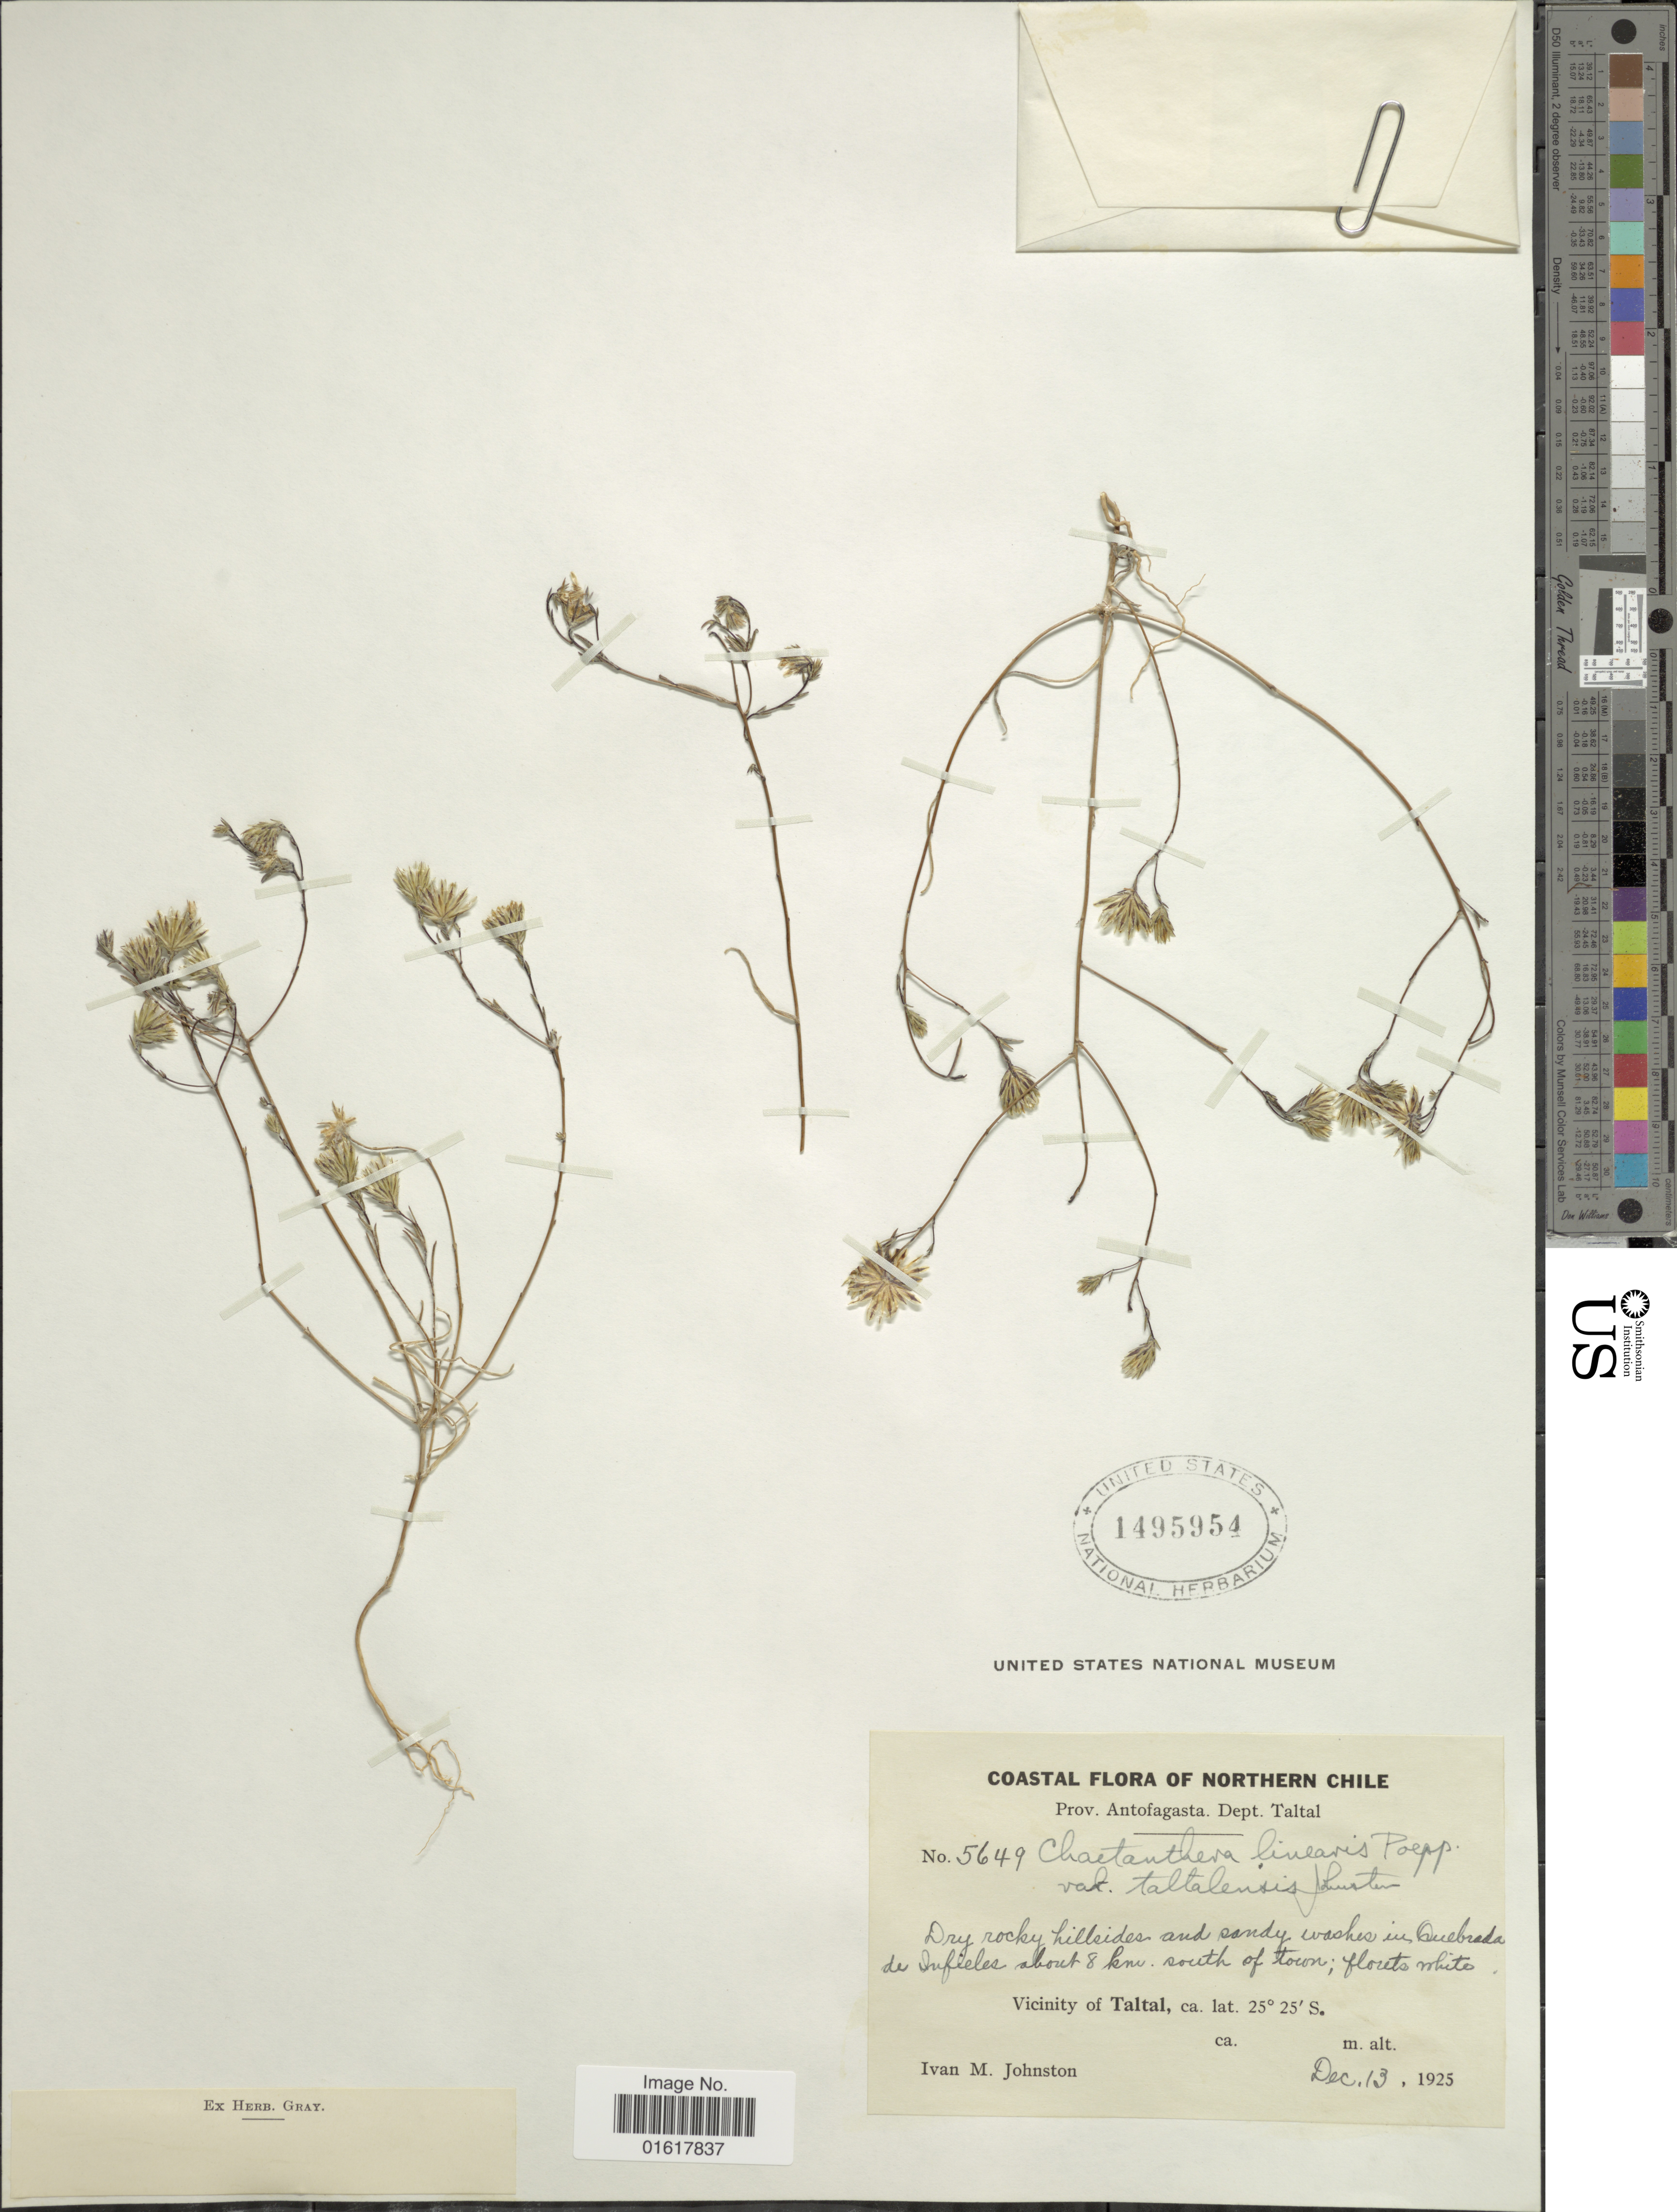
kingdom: Plantae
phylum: Tracheophyta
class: Magnoliopsida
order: Asterales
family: Asteraceae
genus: Chaetanthera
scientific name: Chaetanthera linearis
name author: Poepp. ex Less.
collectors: I.M. Johnston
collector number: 5649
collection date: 1925-12-13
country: Chile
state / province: Antofagasta (II)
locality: Coastal flora of Northern Chile. Dept. Taltal. Quebrada de Infieles about 8 km. south of town. Vicinity of Taltal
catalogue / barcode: US 1495954